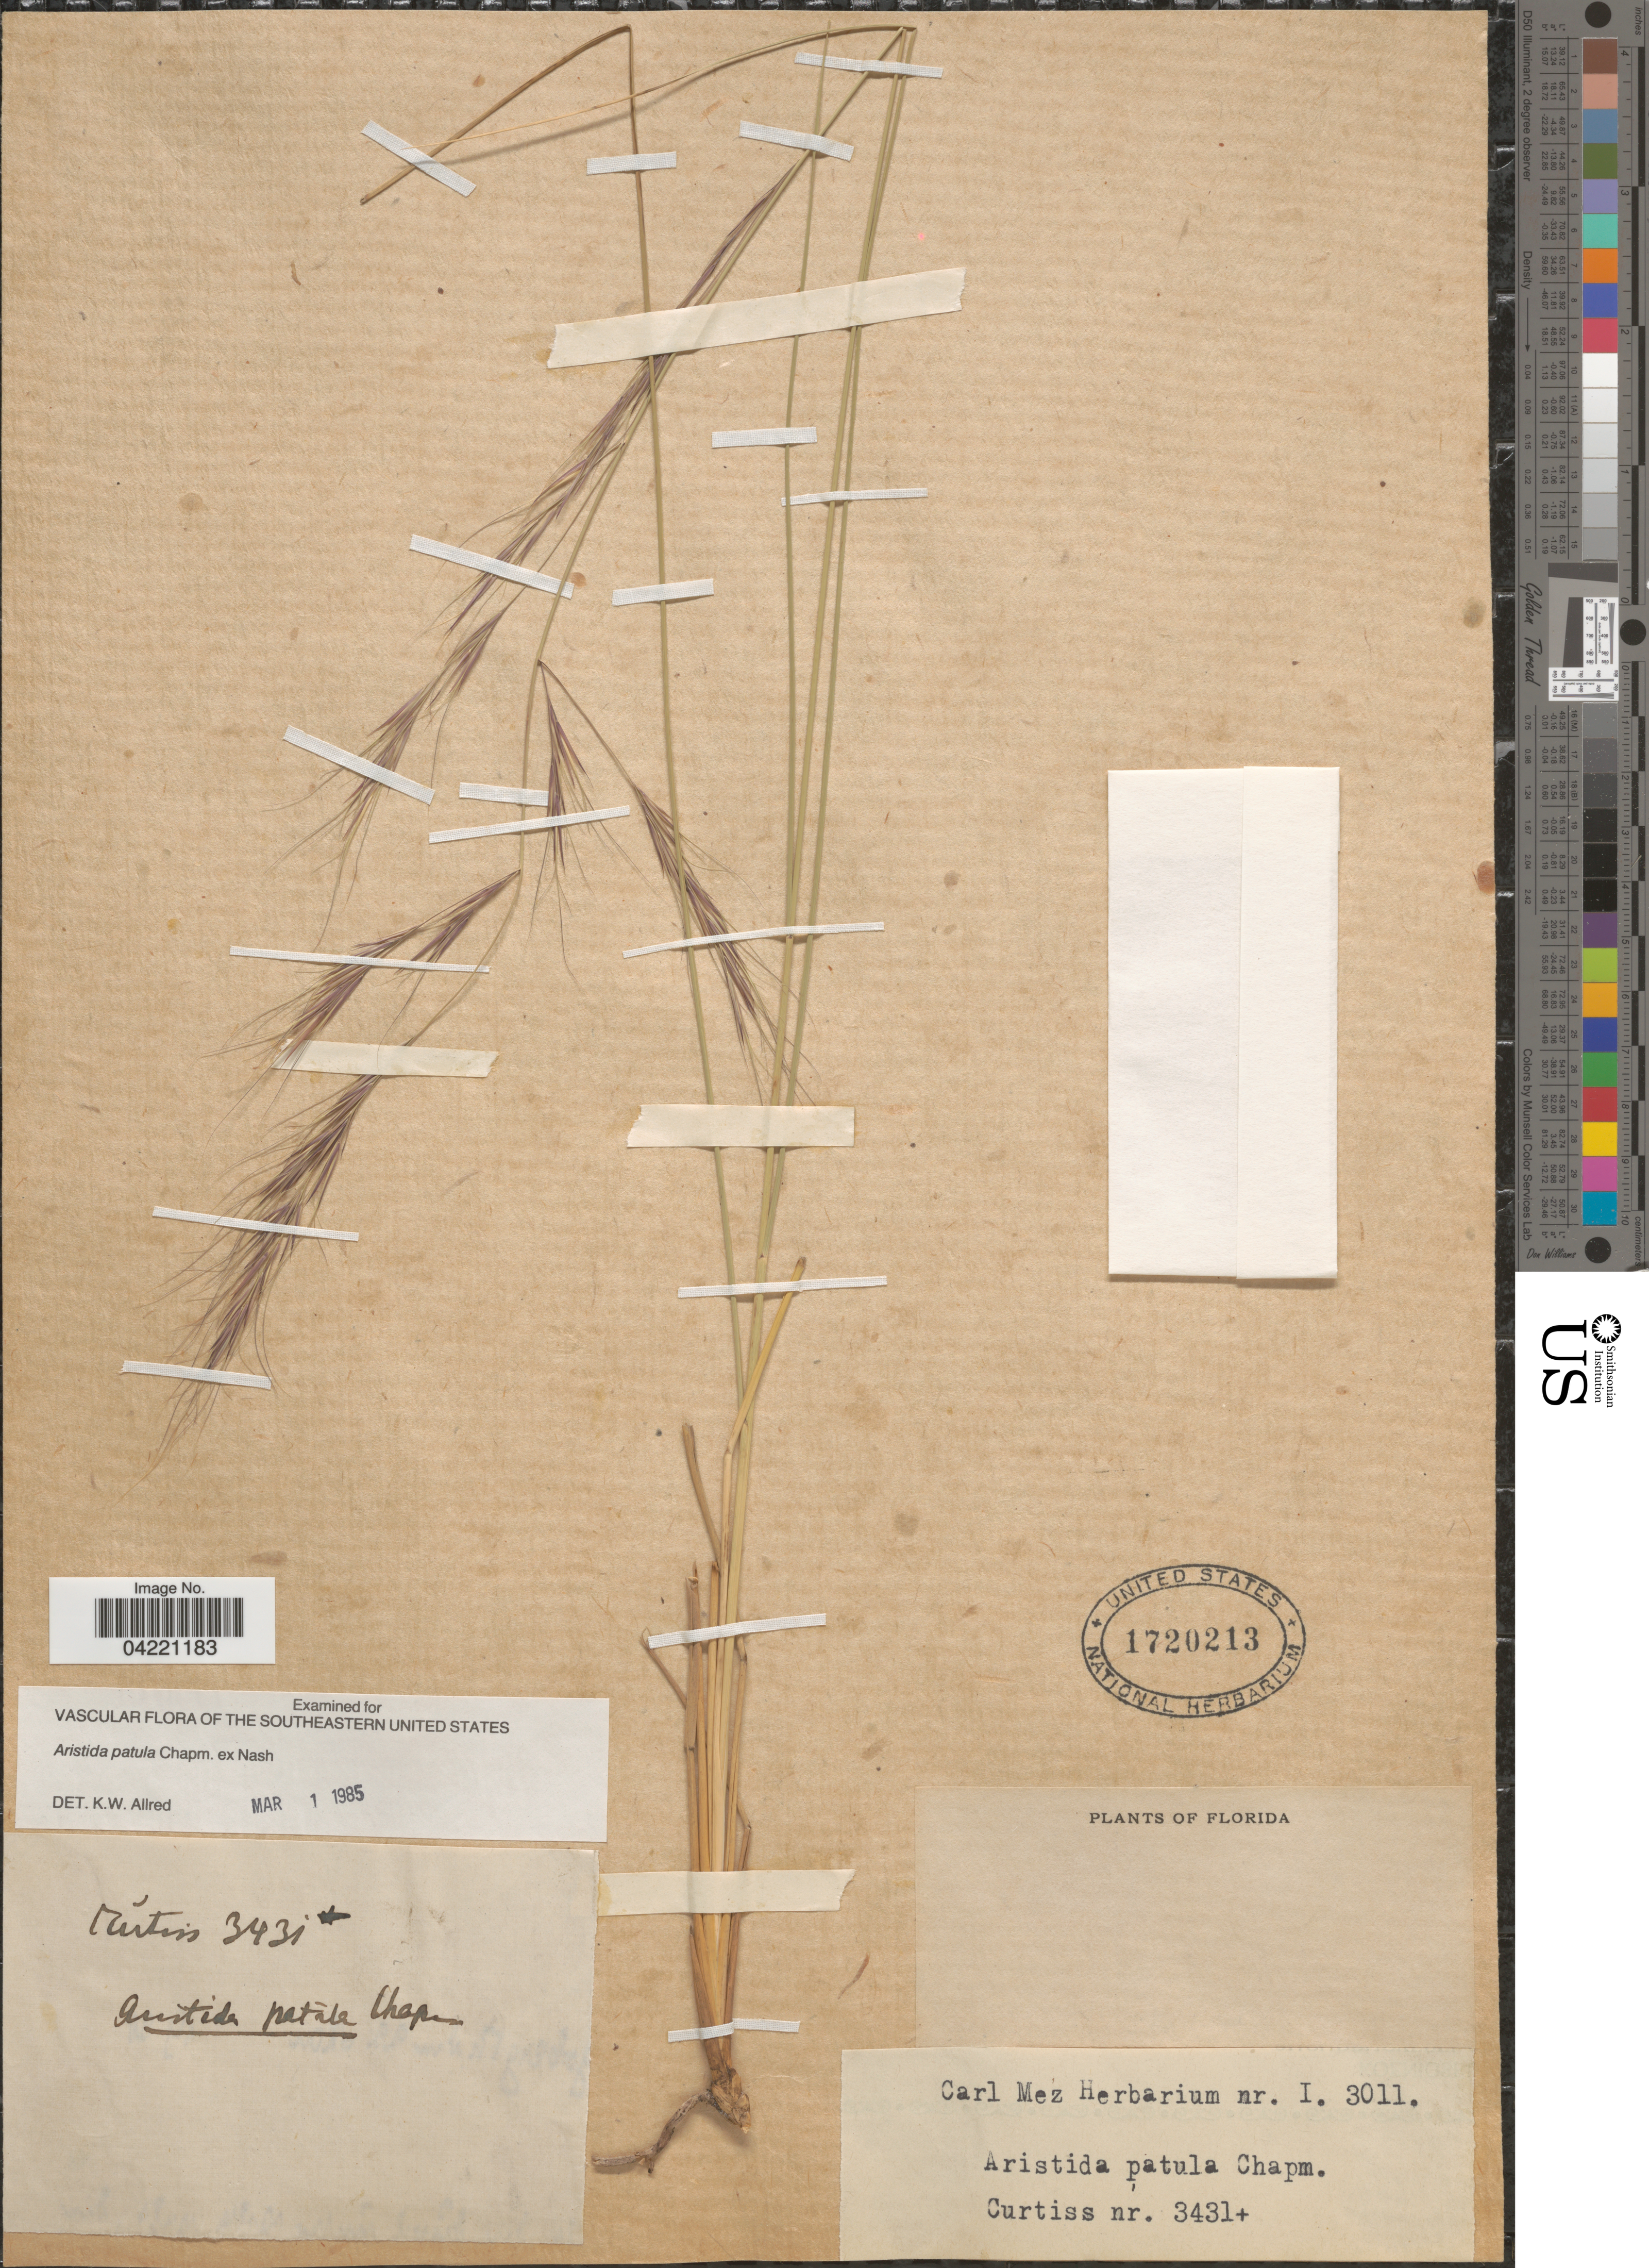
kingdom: Plantae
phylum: Tracheophyta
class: Liliopsida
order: Poales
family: Poaceae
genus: Aristida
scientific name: Aristida patula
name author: Chapm. ex Nash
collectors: -. Curtiss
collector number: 3431+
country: United States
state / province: Florida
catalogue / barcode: US 1720213